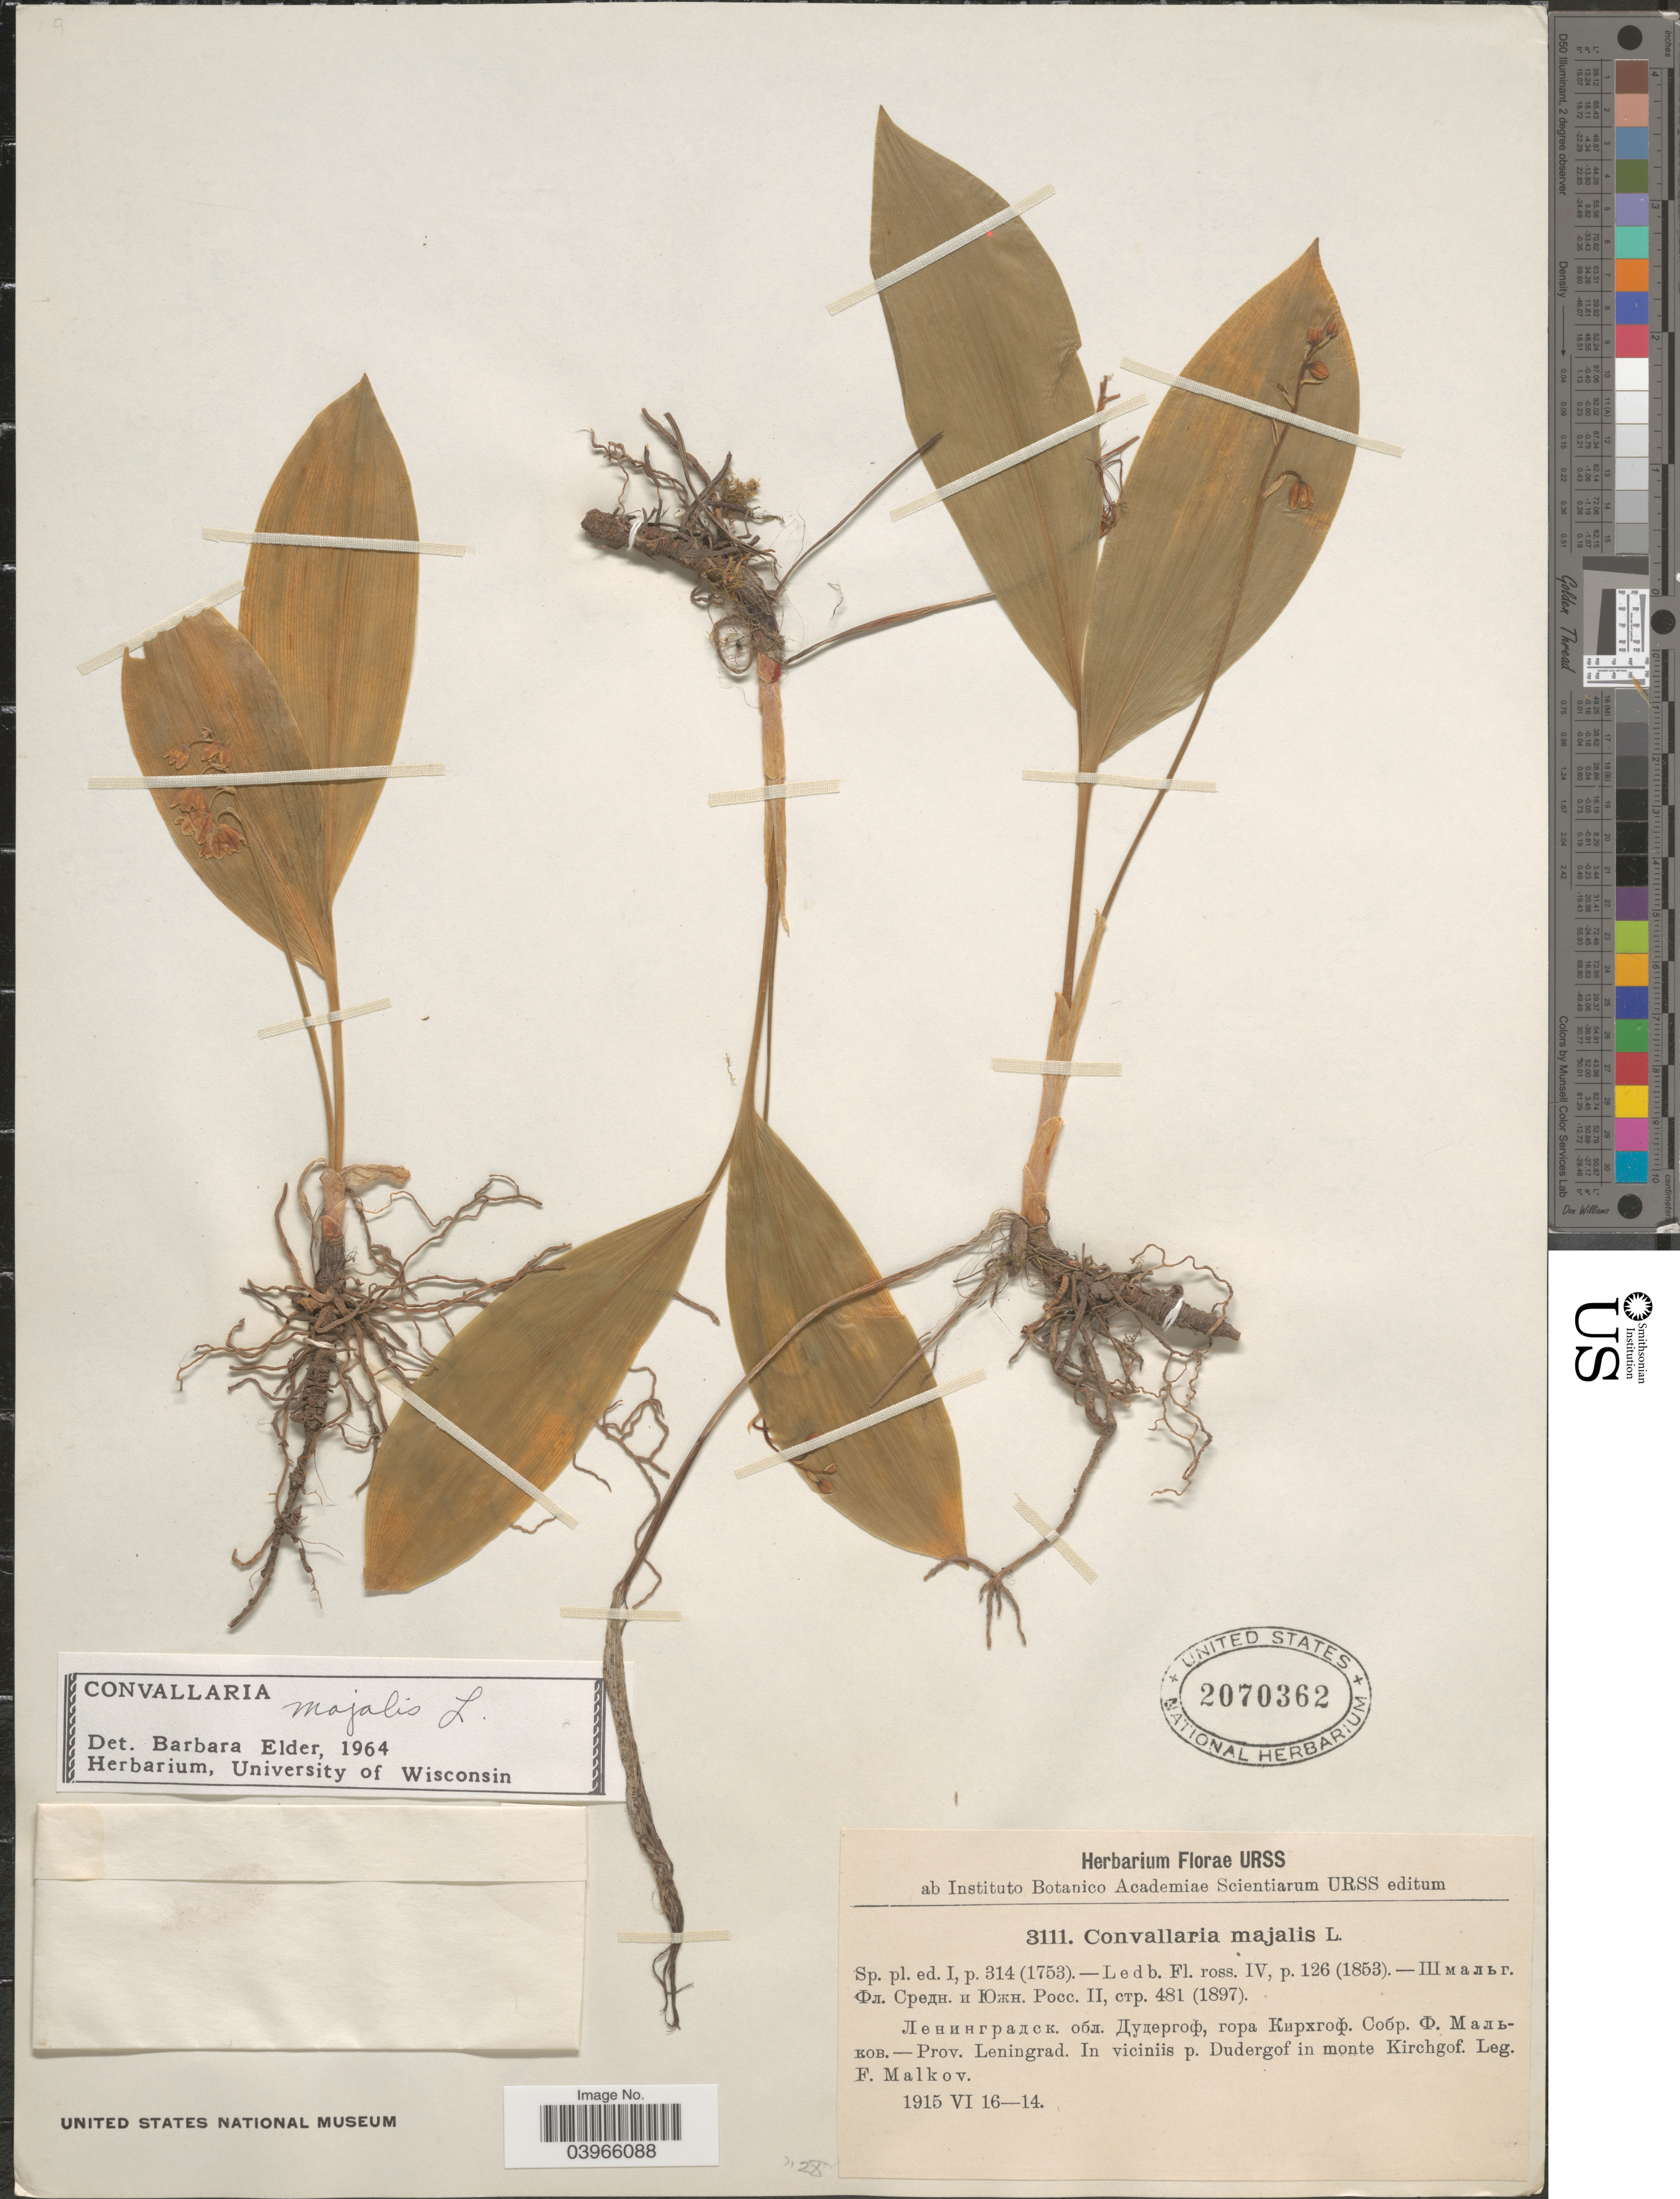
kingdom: Plantae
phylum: Tracheophyta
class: Liliopsida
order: Asparagales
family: Asparagaceae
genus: Convallaria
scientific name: Convallaria majalis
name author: L.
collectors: F. Malkov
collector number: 3111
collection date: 1915-06-14/1915-06-16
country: Russian Federation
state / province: Leningrad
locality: Prov. Leningrad. In viciniis p. Dudergof in monte Kirchgof.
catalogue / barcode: US 2070362